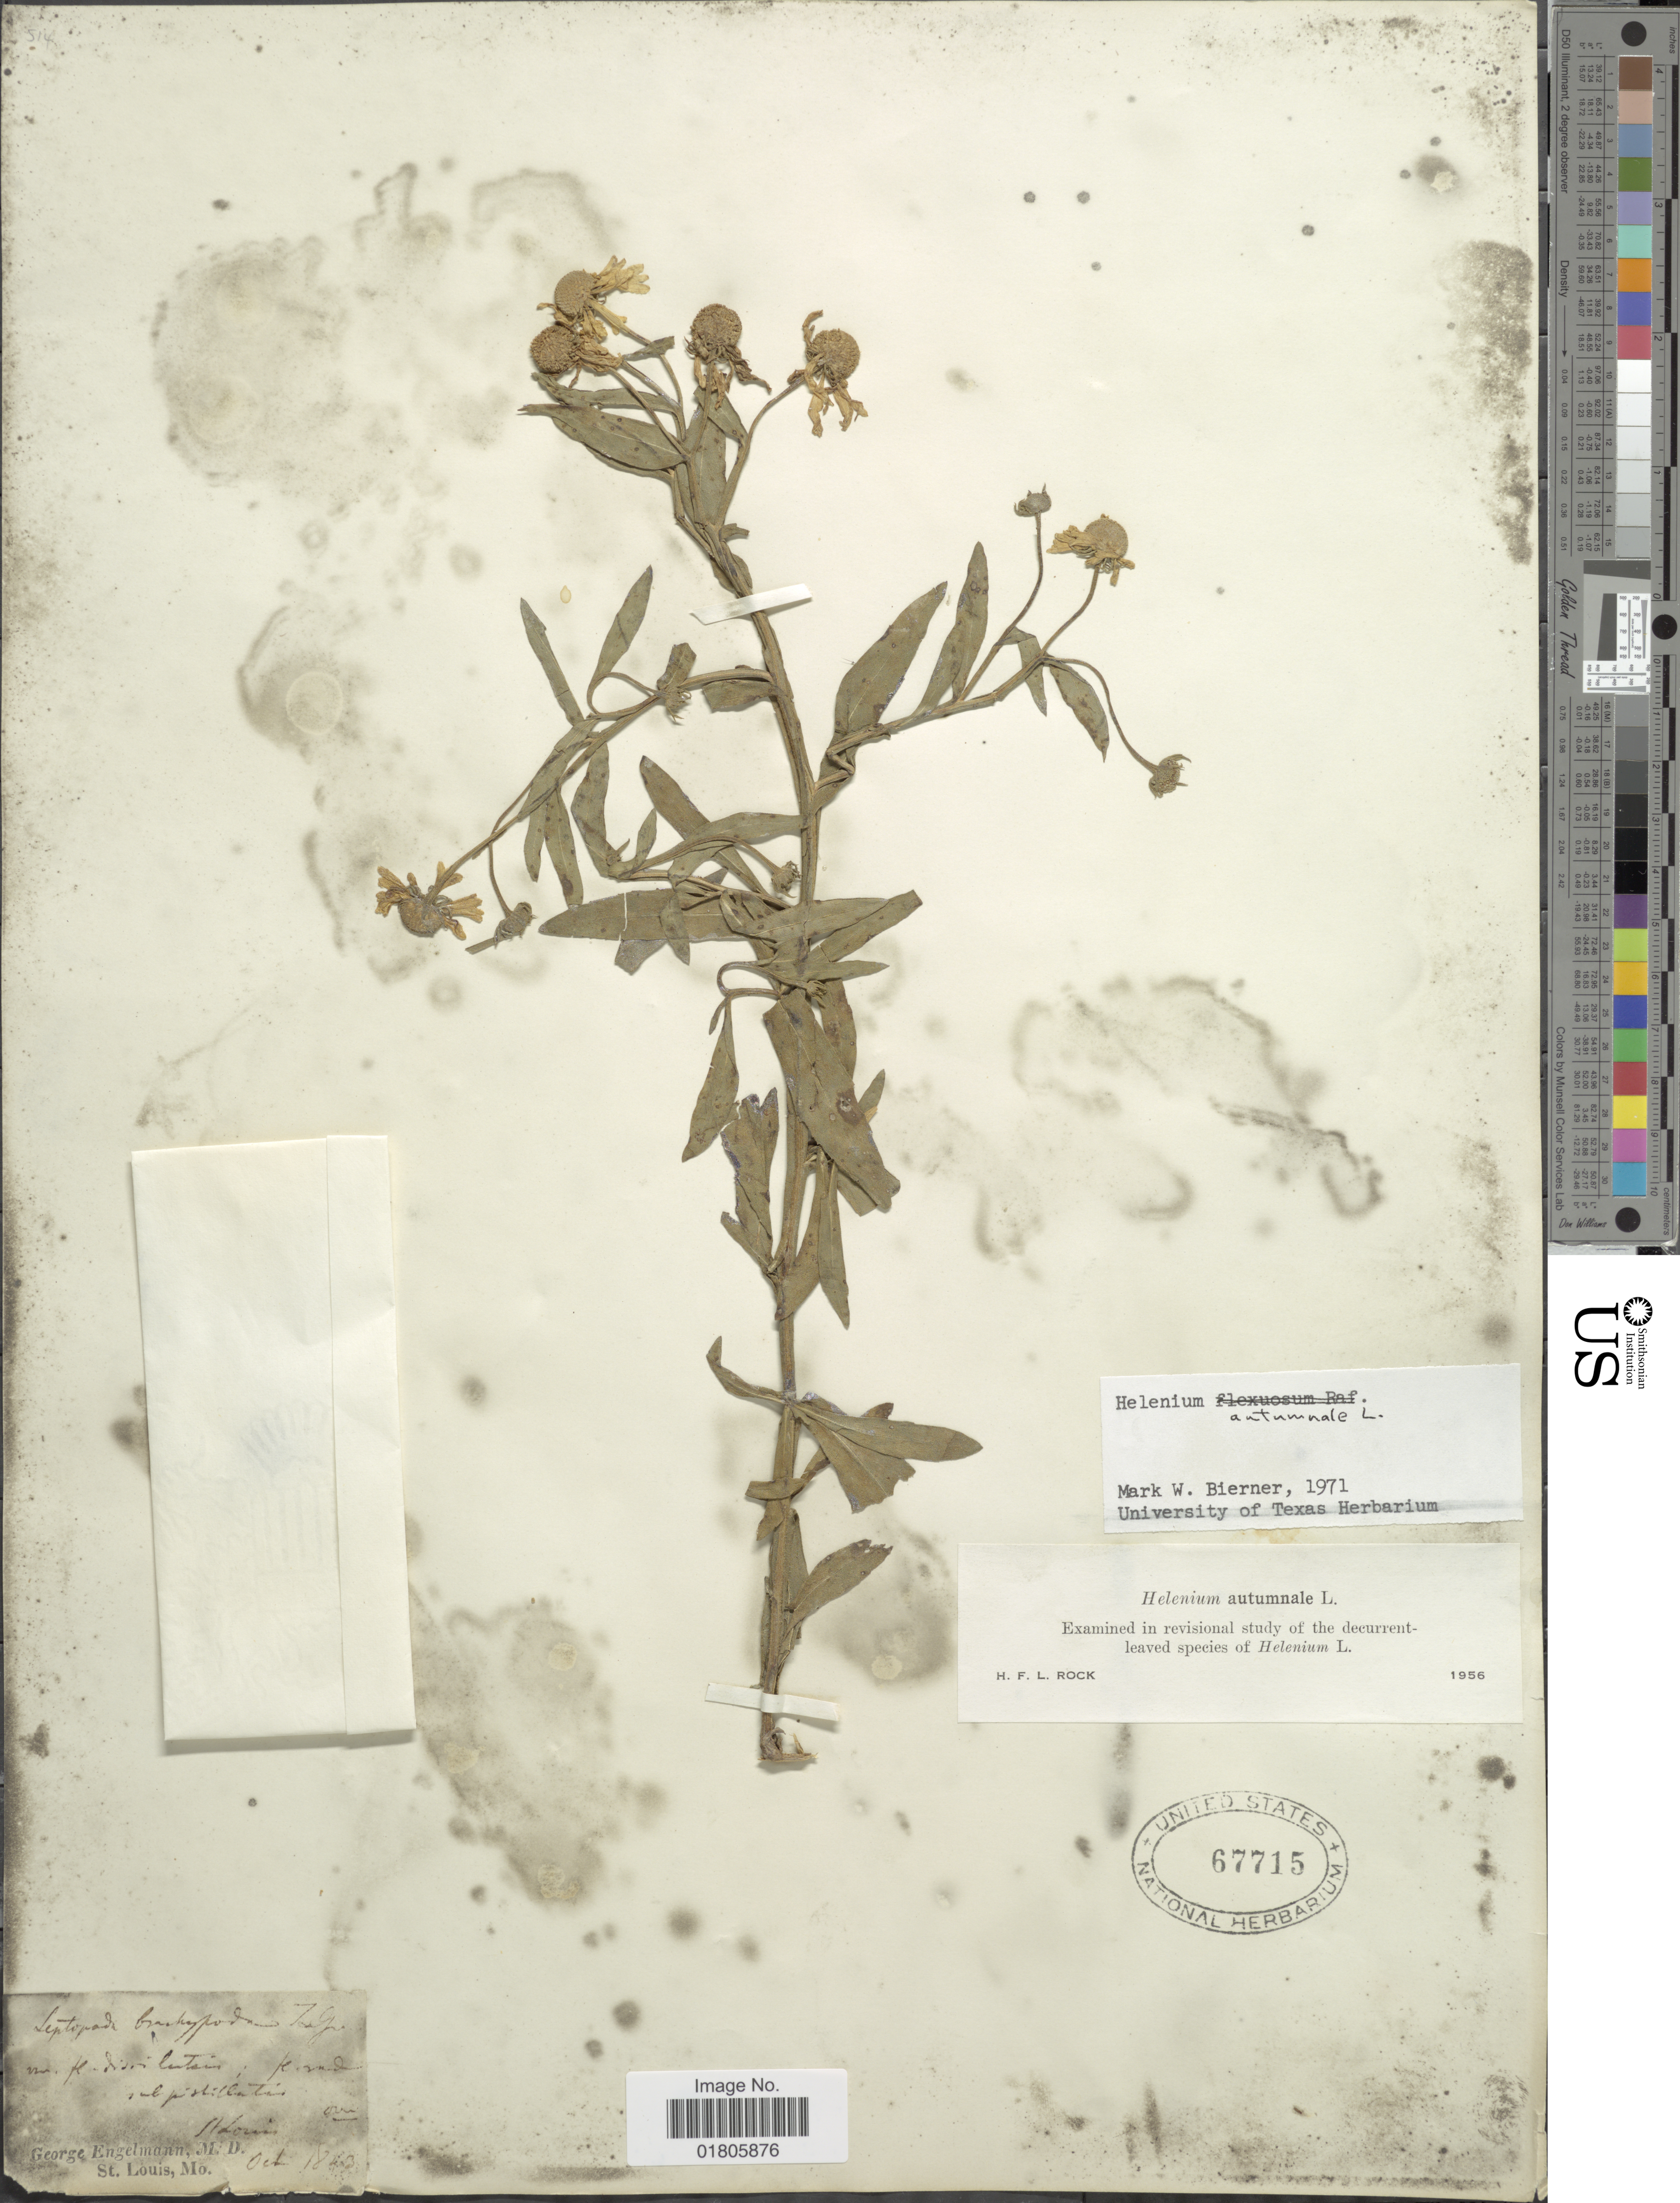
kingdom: Plantae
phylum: Tracheophyta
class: Magnoliopsida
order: Asterales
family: Asteraceae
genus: Helenium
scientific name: Helenium autumnale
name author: L.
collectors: G. Engelmann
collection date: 1843-10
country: United States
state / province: Missouri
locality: St. Louis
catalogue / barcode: US 67715